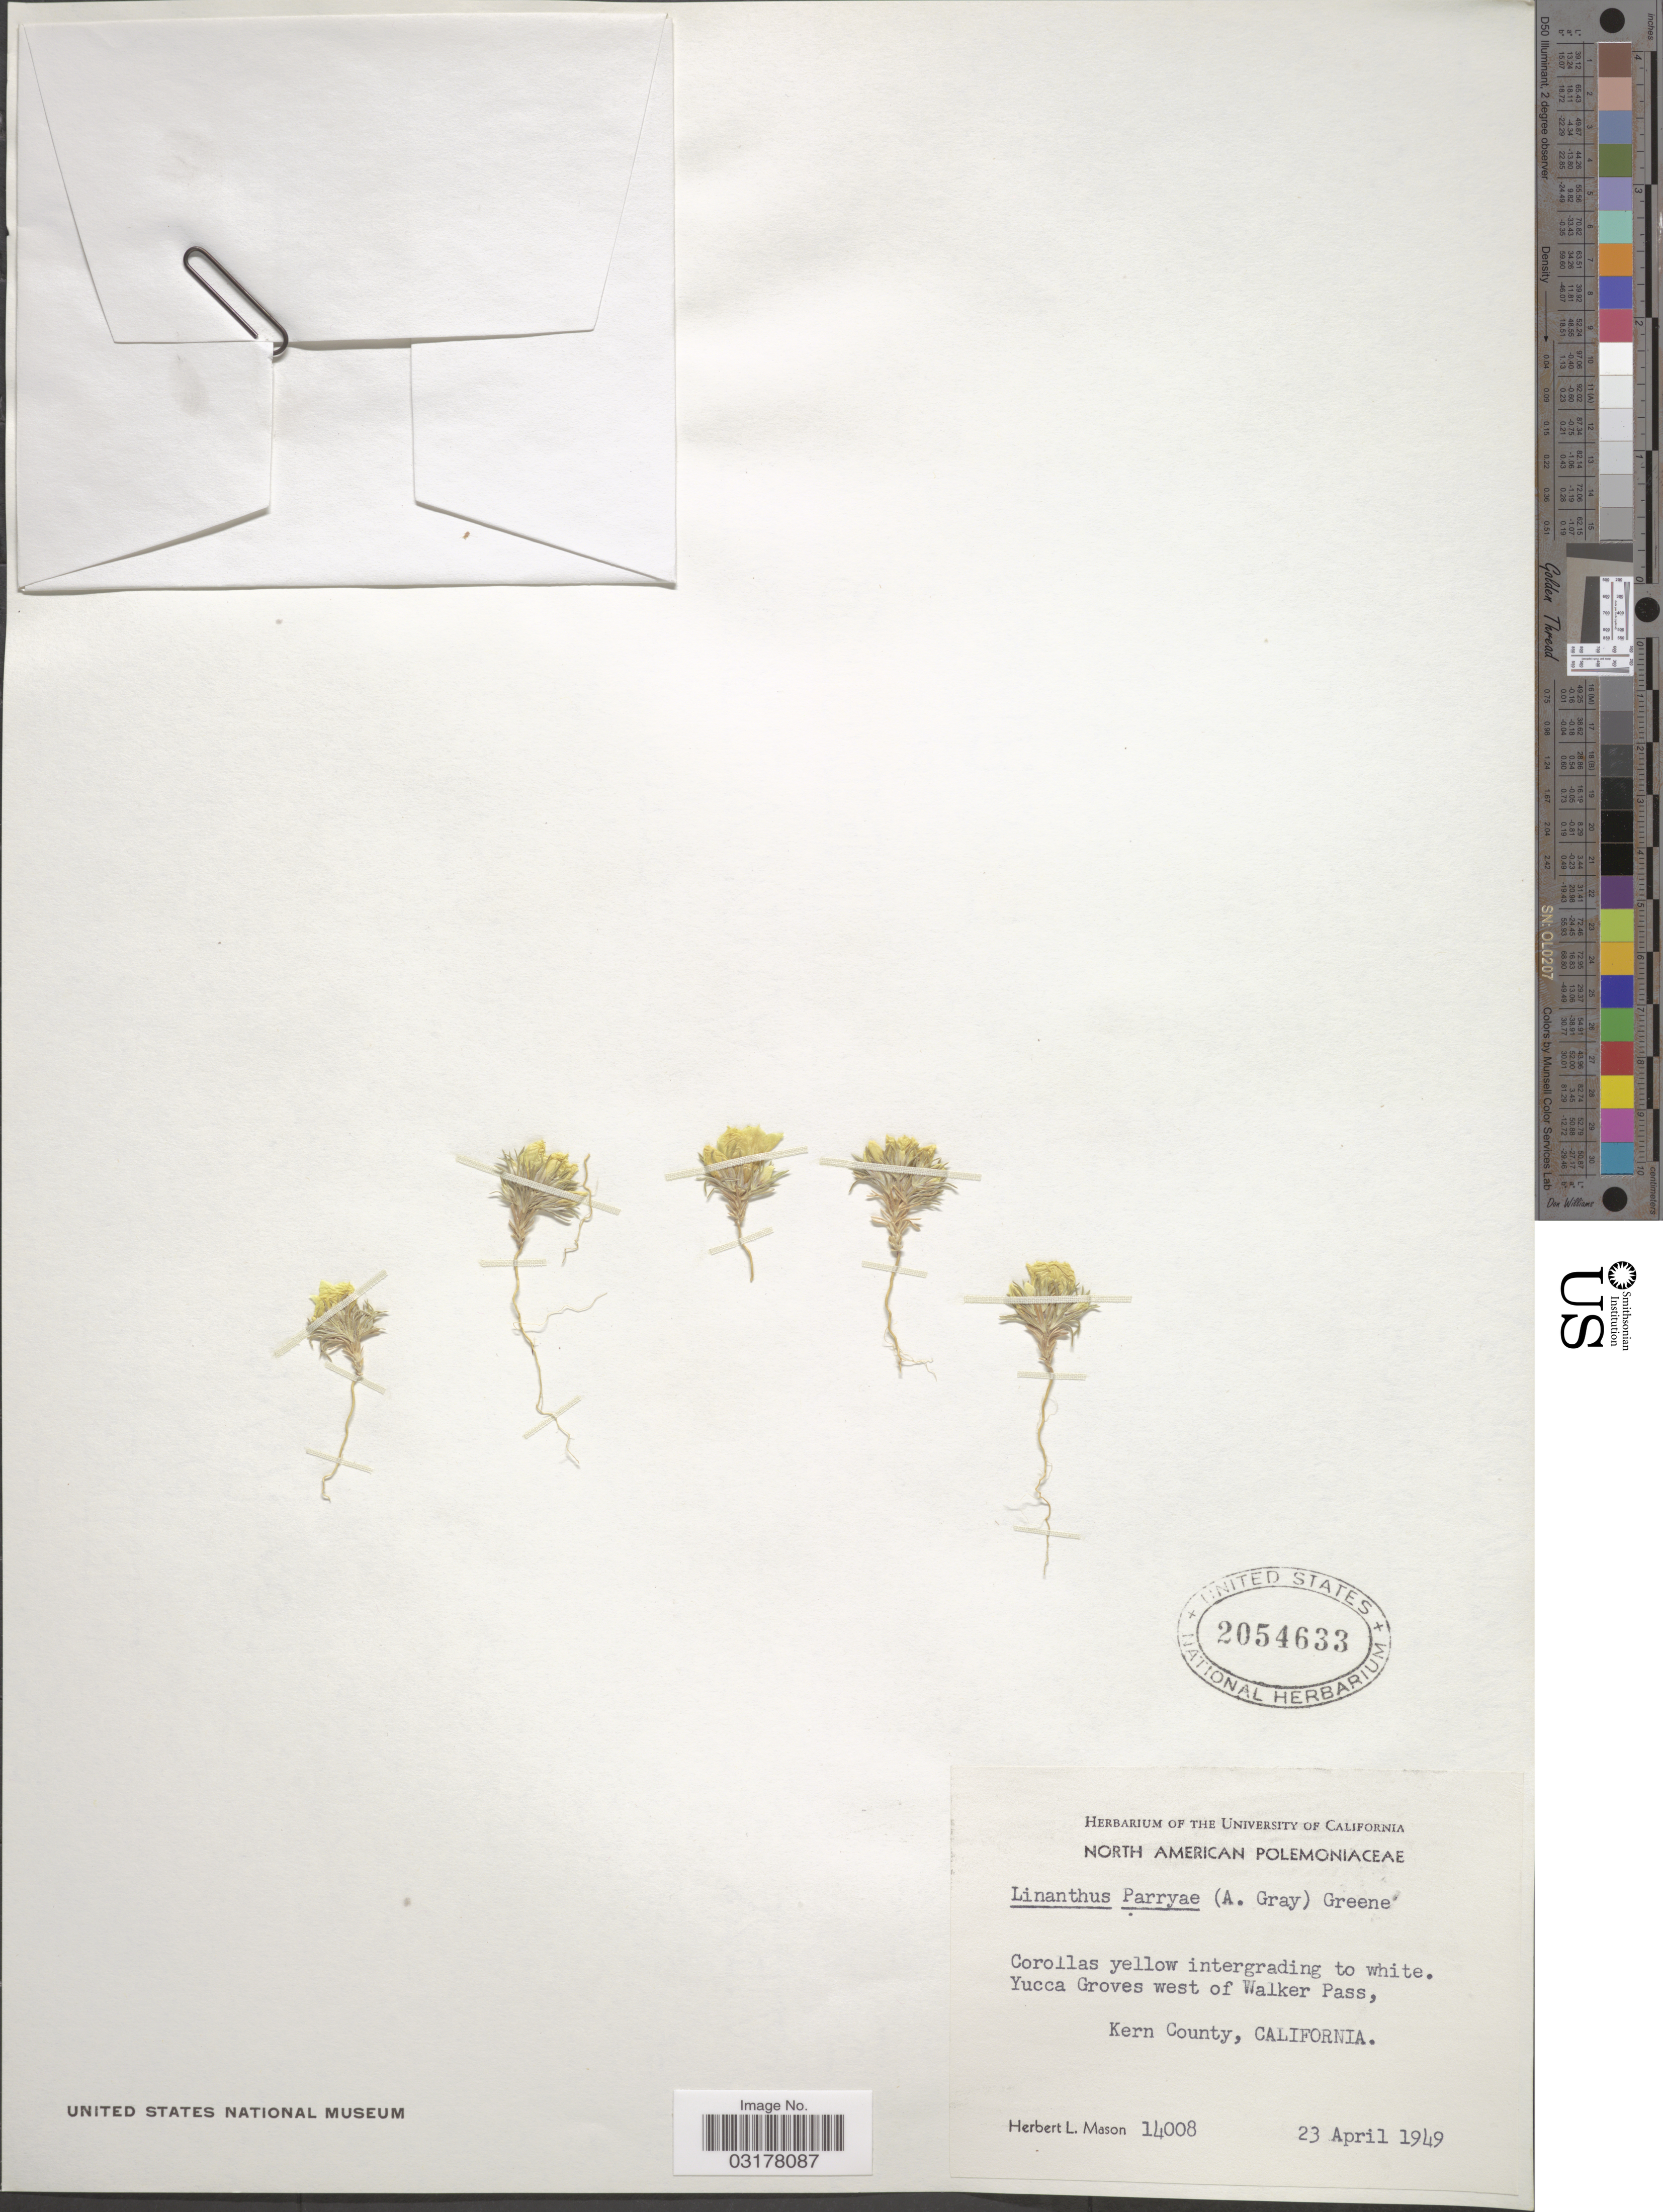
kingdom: Plantae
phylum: Tracheophyta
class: Magnoliopsida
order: Ericales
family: Polemoniaceae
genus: Linanthus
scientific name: Linanthus parryae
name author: (A. Gray) Greene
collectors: H. L. Mason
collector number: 14008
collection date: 1949-04-23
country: United States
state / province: California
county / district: Kern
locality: Yucca Groves west of Walker Pass, Kern County.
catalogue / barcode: US 2054633